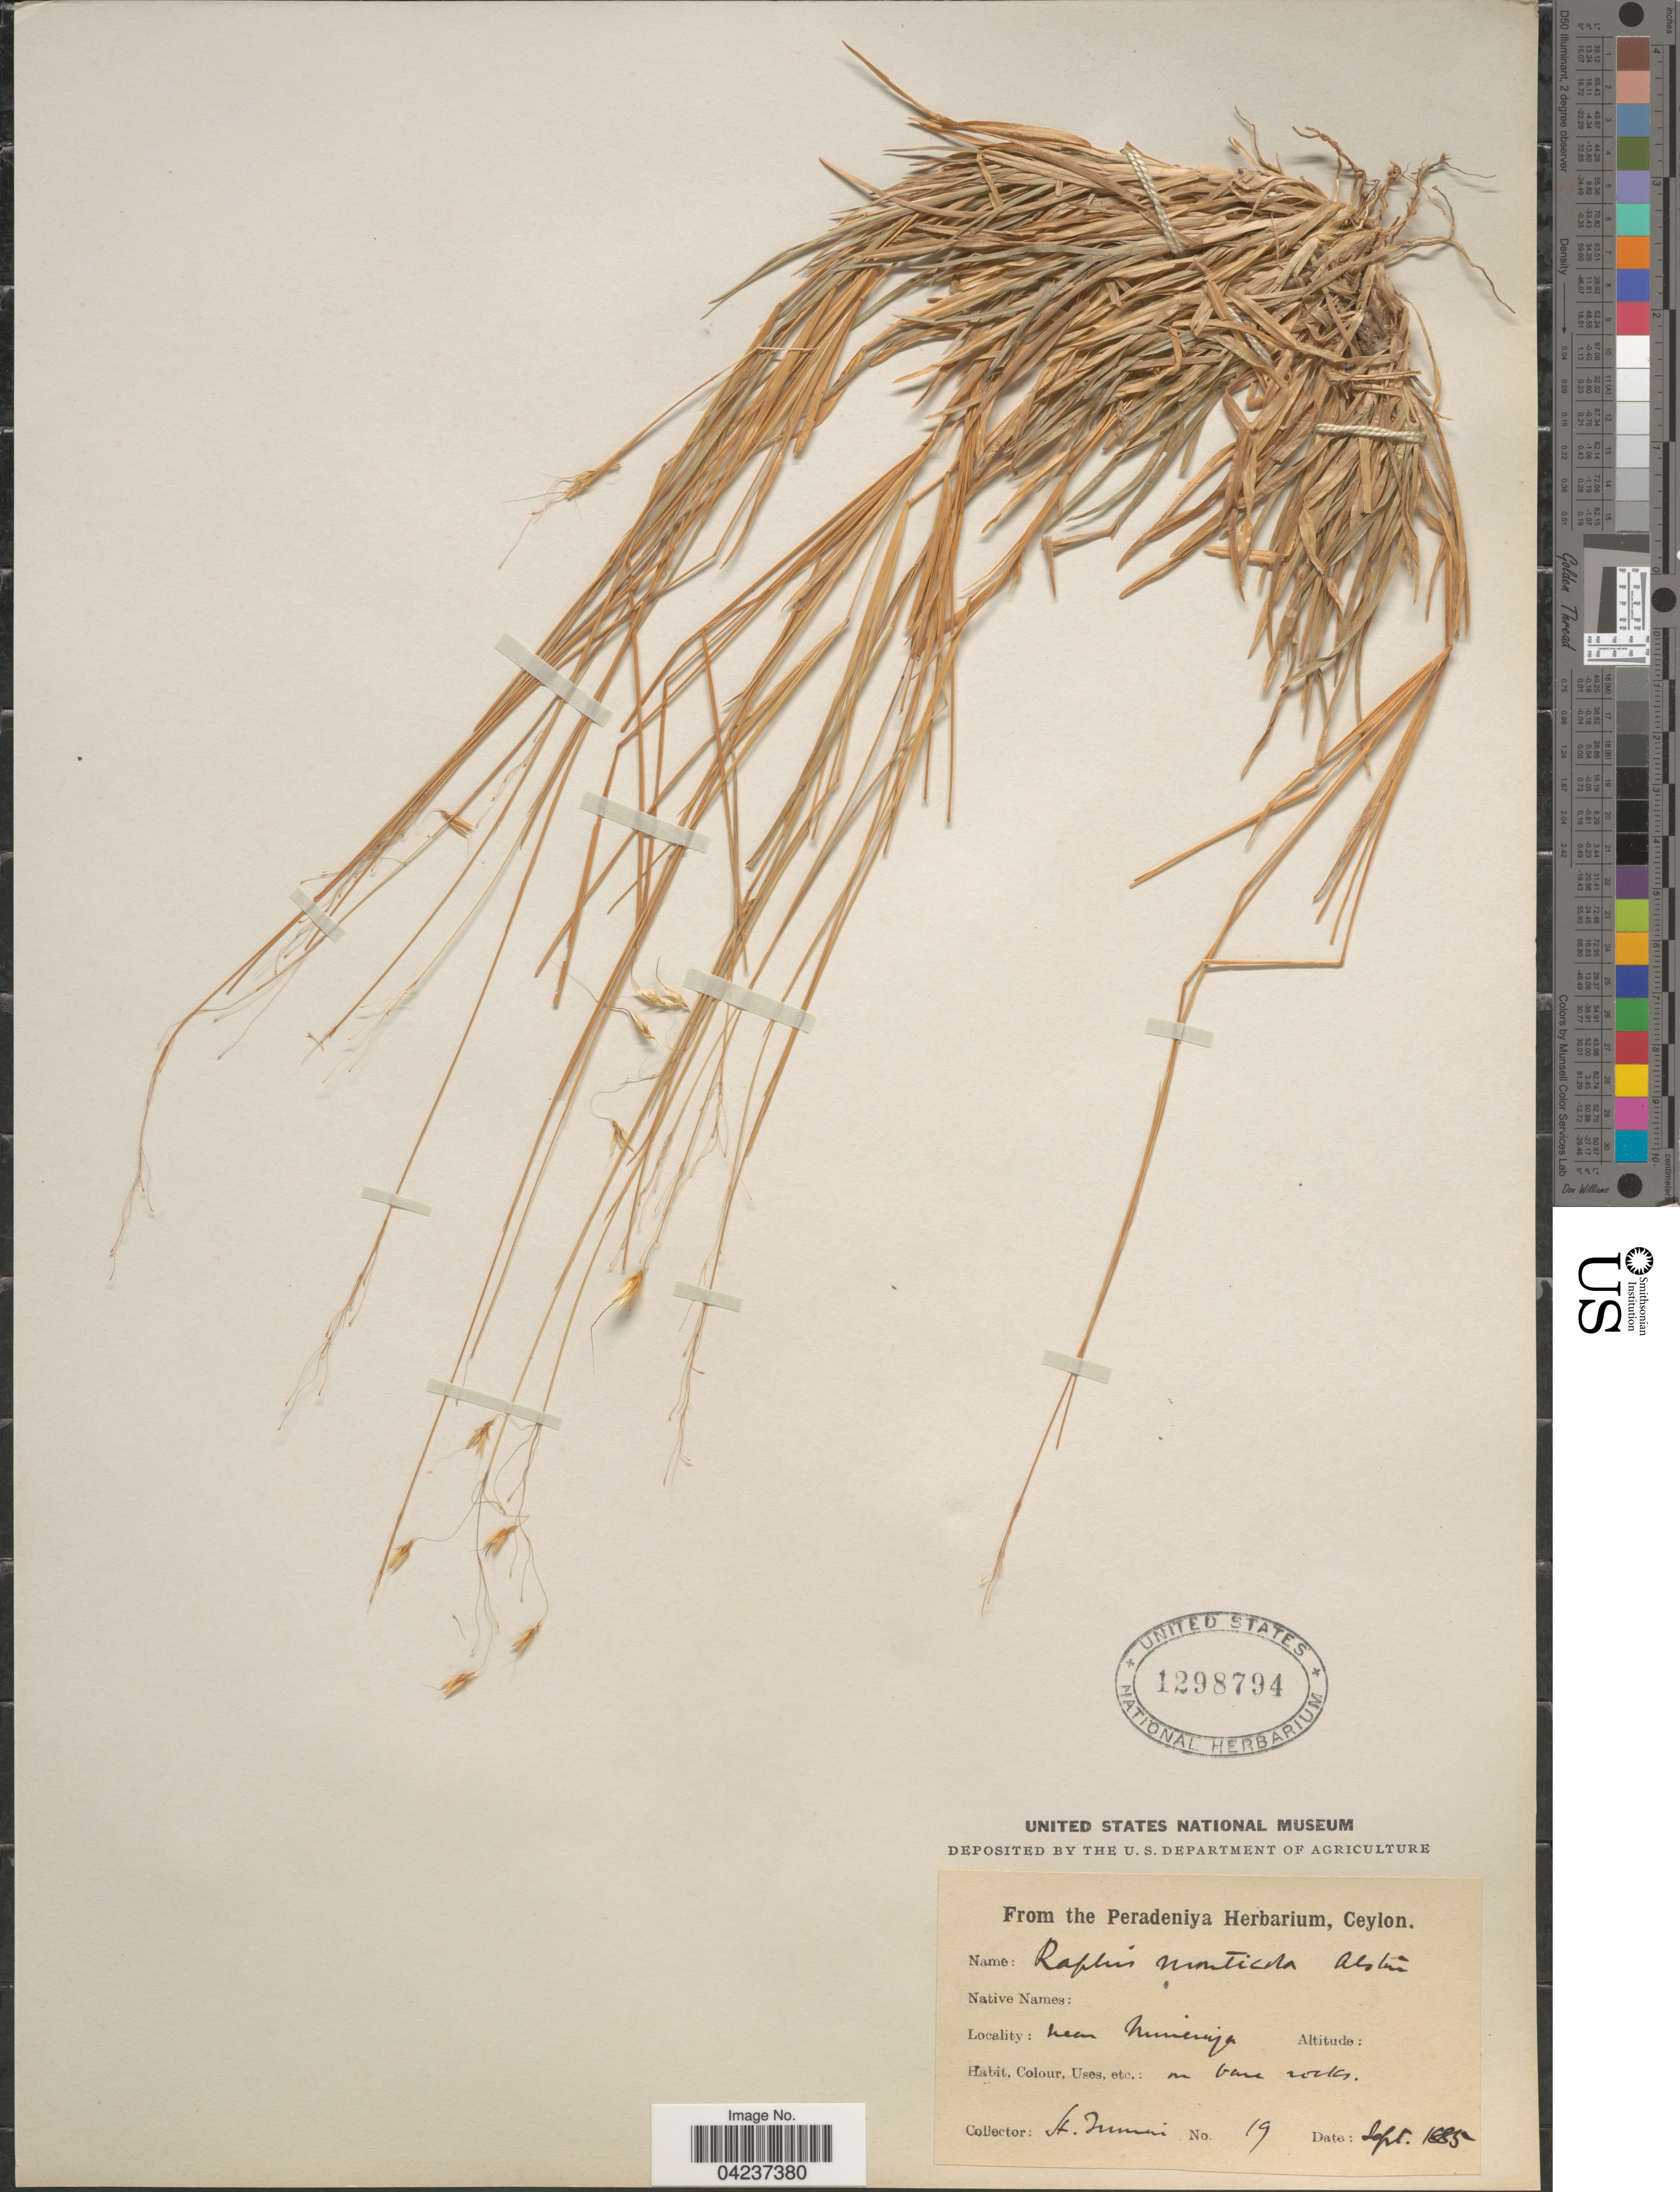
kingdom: Plantae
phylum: Tracheophyta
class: Liliopsida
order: Poales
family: Poaceae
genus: Chrysopogon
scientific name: Chrysopogon nodulibarbis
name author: (Hochst. ex Steud.) Henr.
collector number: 19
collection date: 1885-09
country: Sri Lanka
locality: Near Nuneiuja [interpreted].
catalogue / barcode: US 1298794